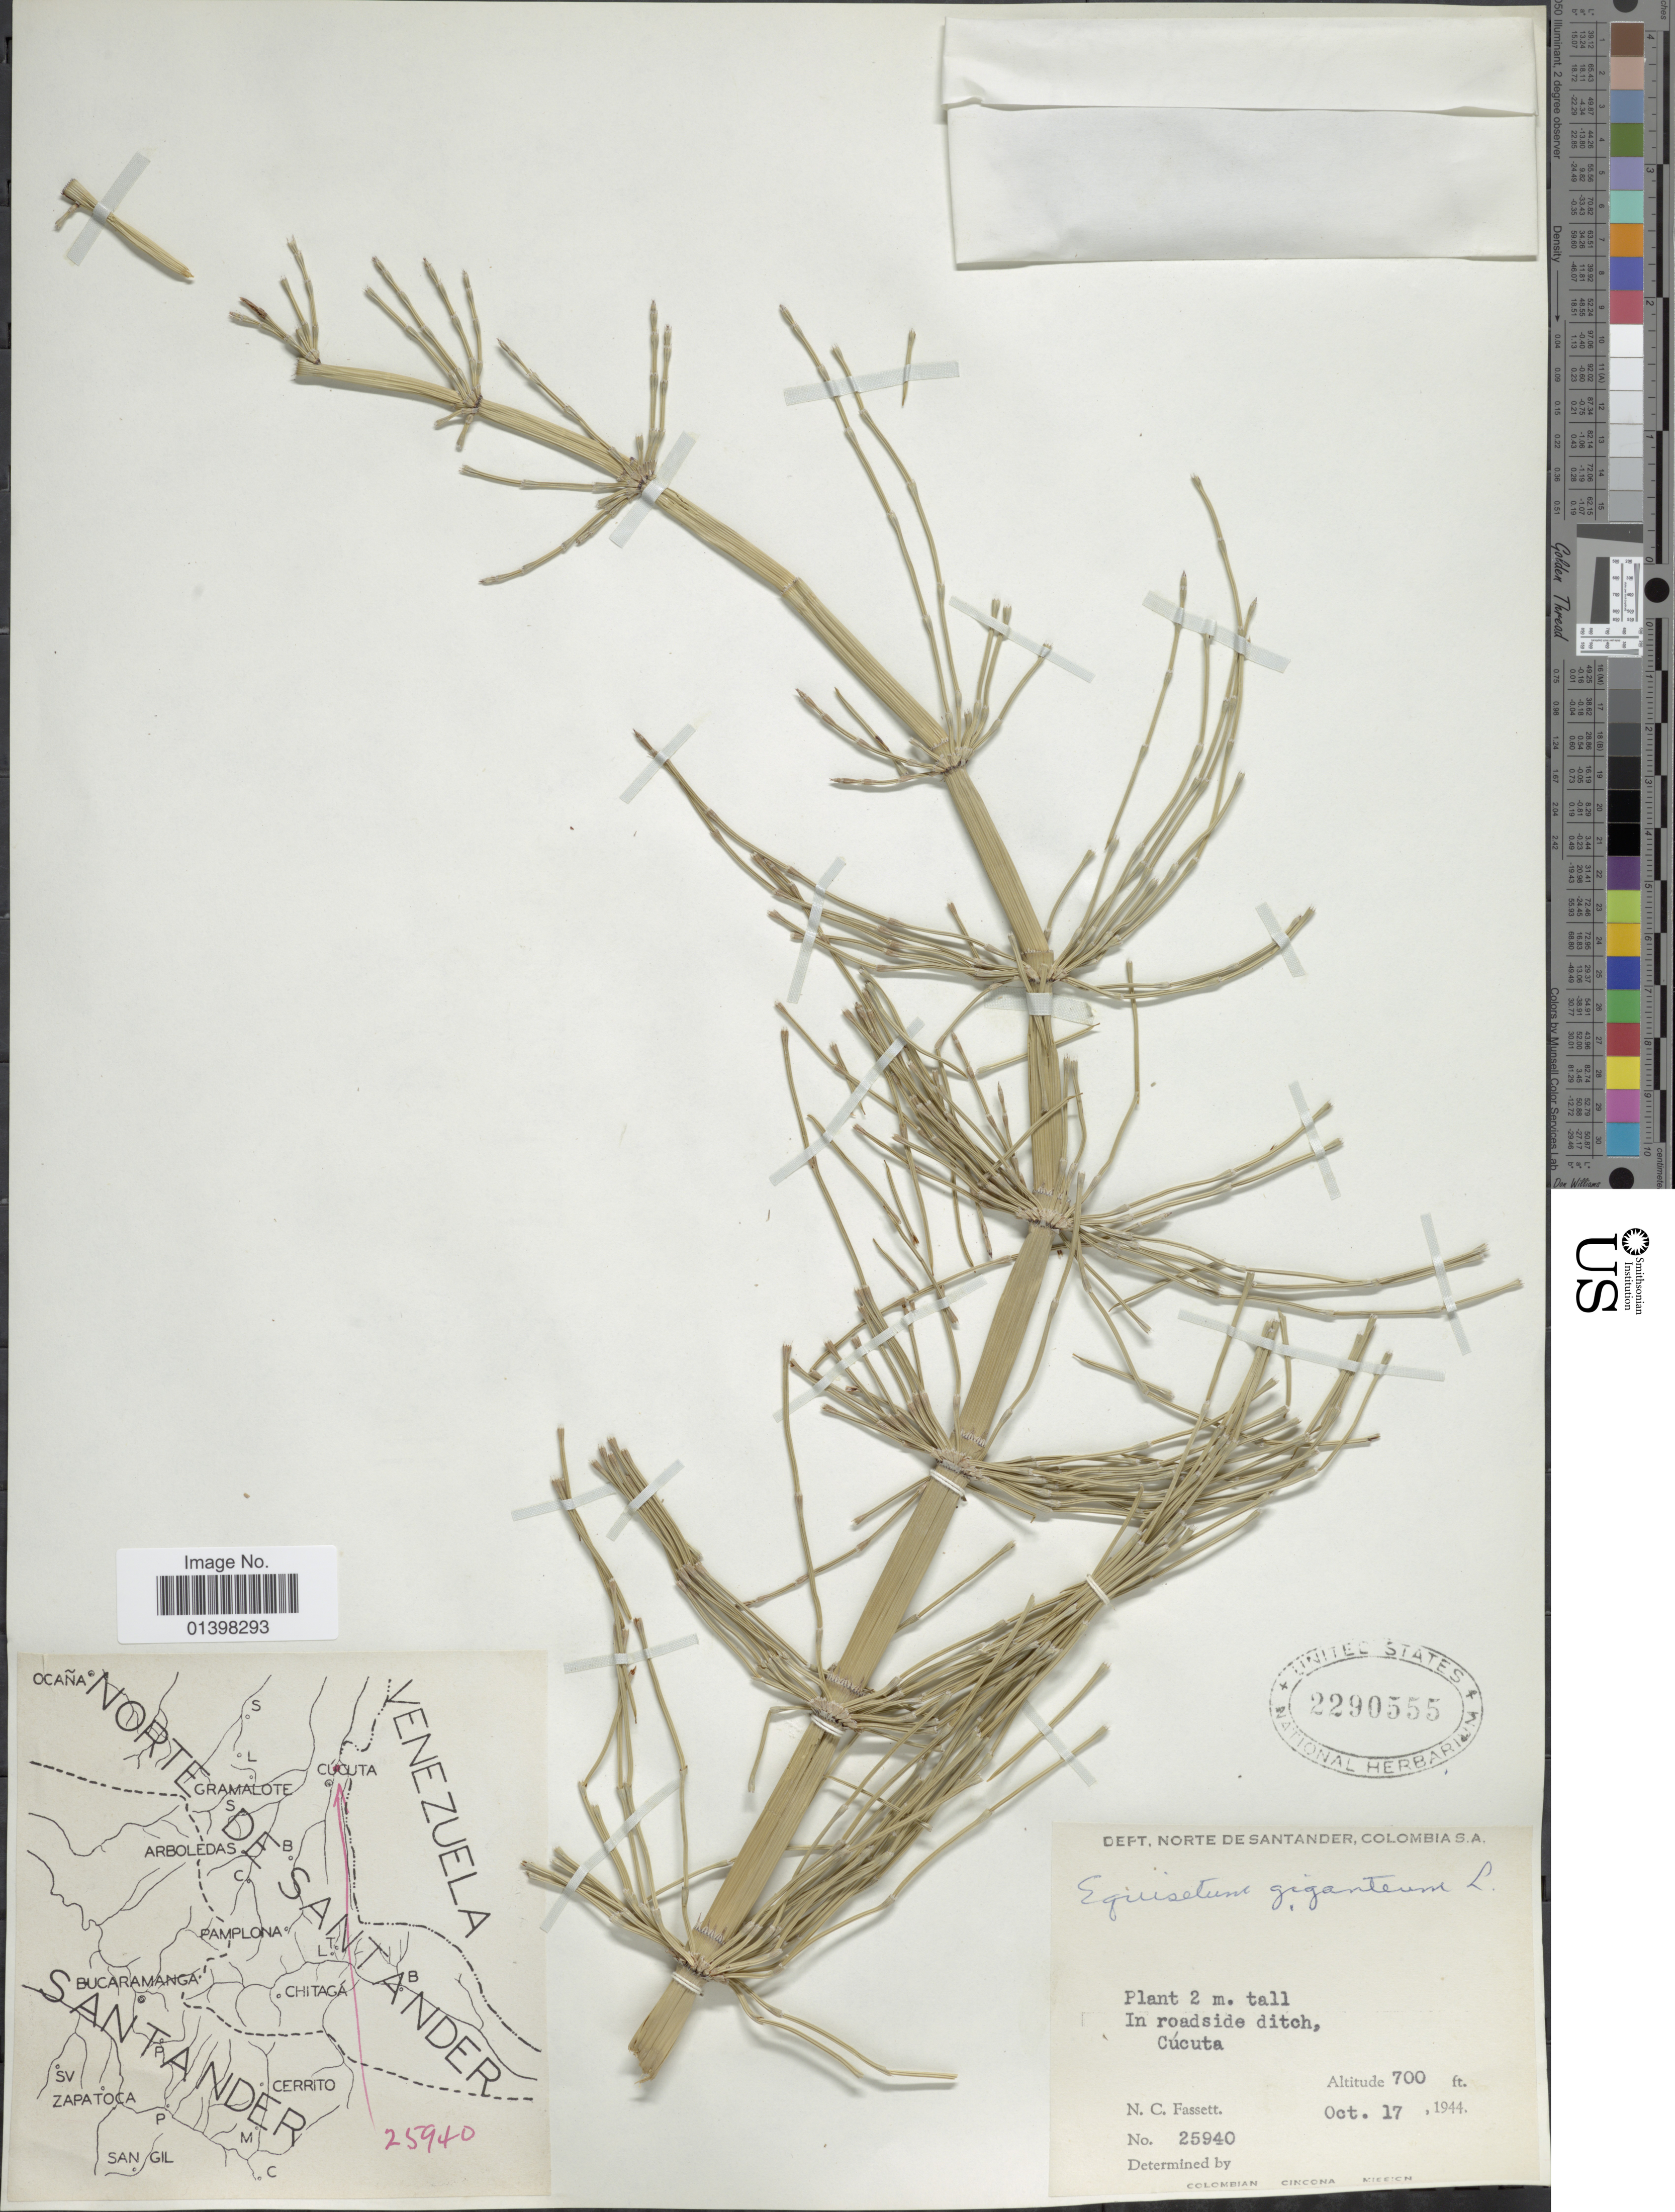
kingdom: Plantae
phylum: Tracheophyta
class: Polypodiopsida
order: Equisetales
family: Equisetaceae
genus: Equisetum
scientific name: Equisetum giganteum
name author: L.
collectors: N. C. Fassett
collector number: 25940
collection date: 1944-10-17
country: Colombia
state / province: Norte de Santander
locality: In roadside ditch, Cúcuta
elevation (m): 213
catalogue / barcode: US 2290555